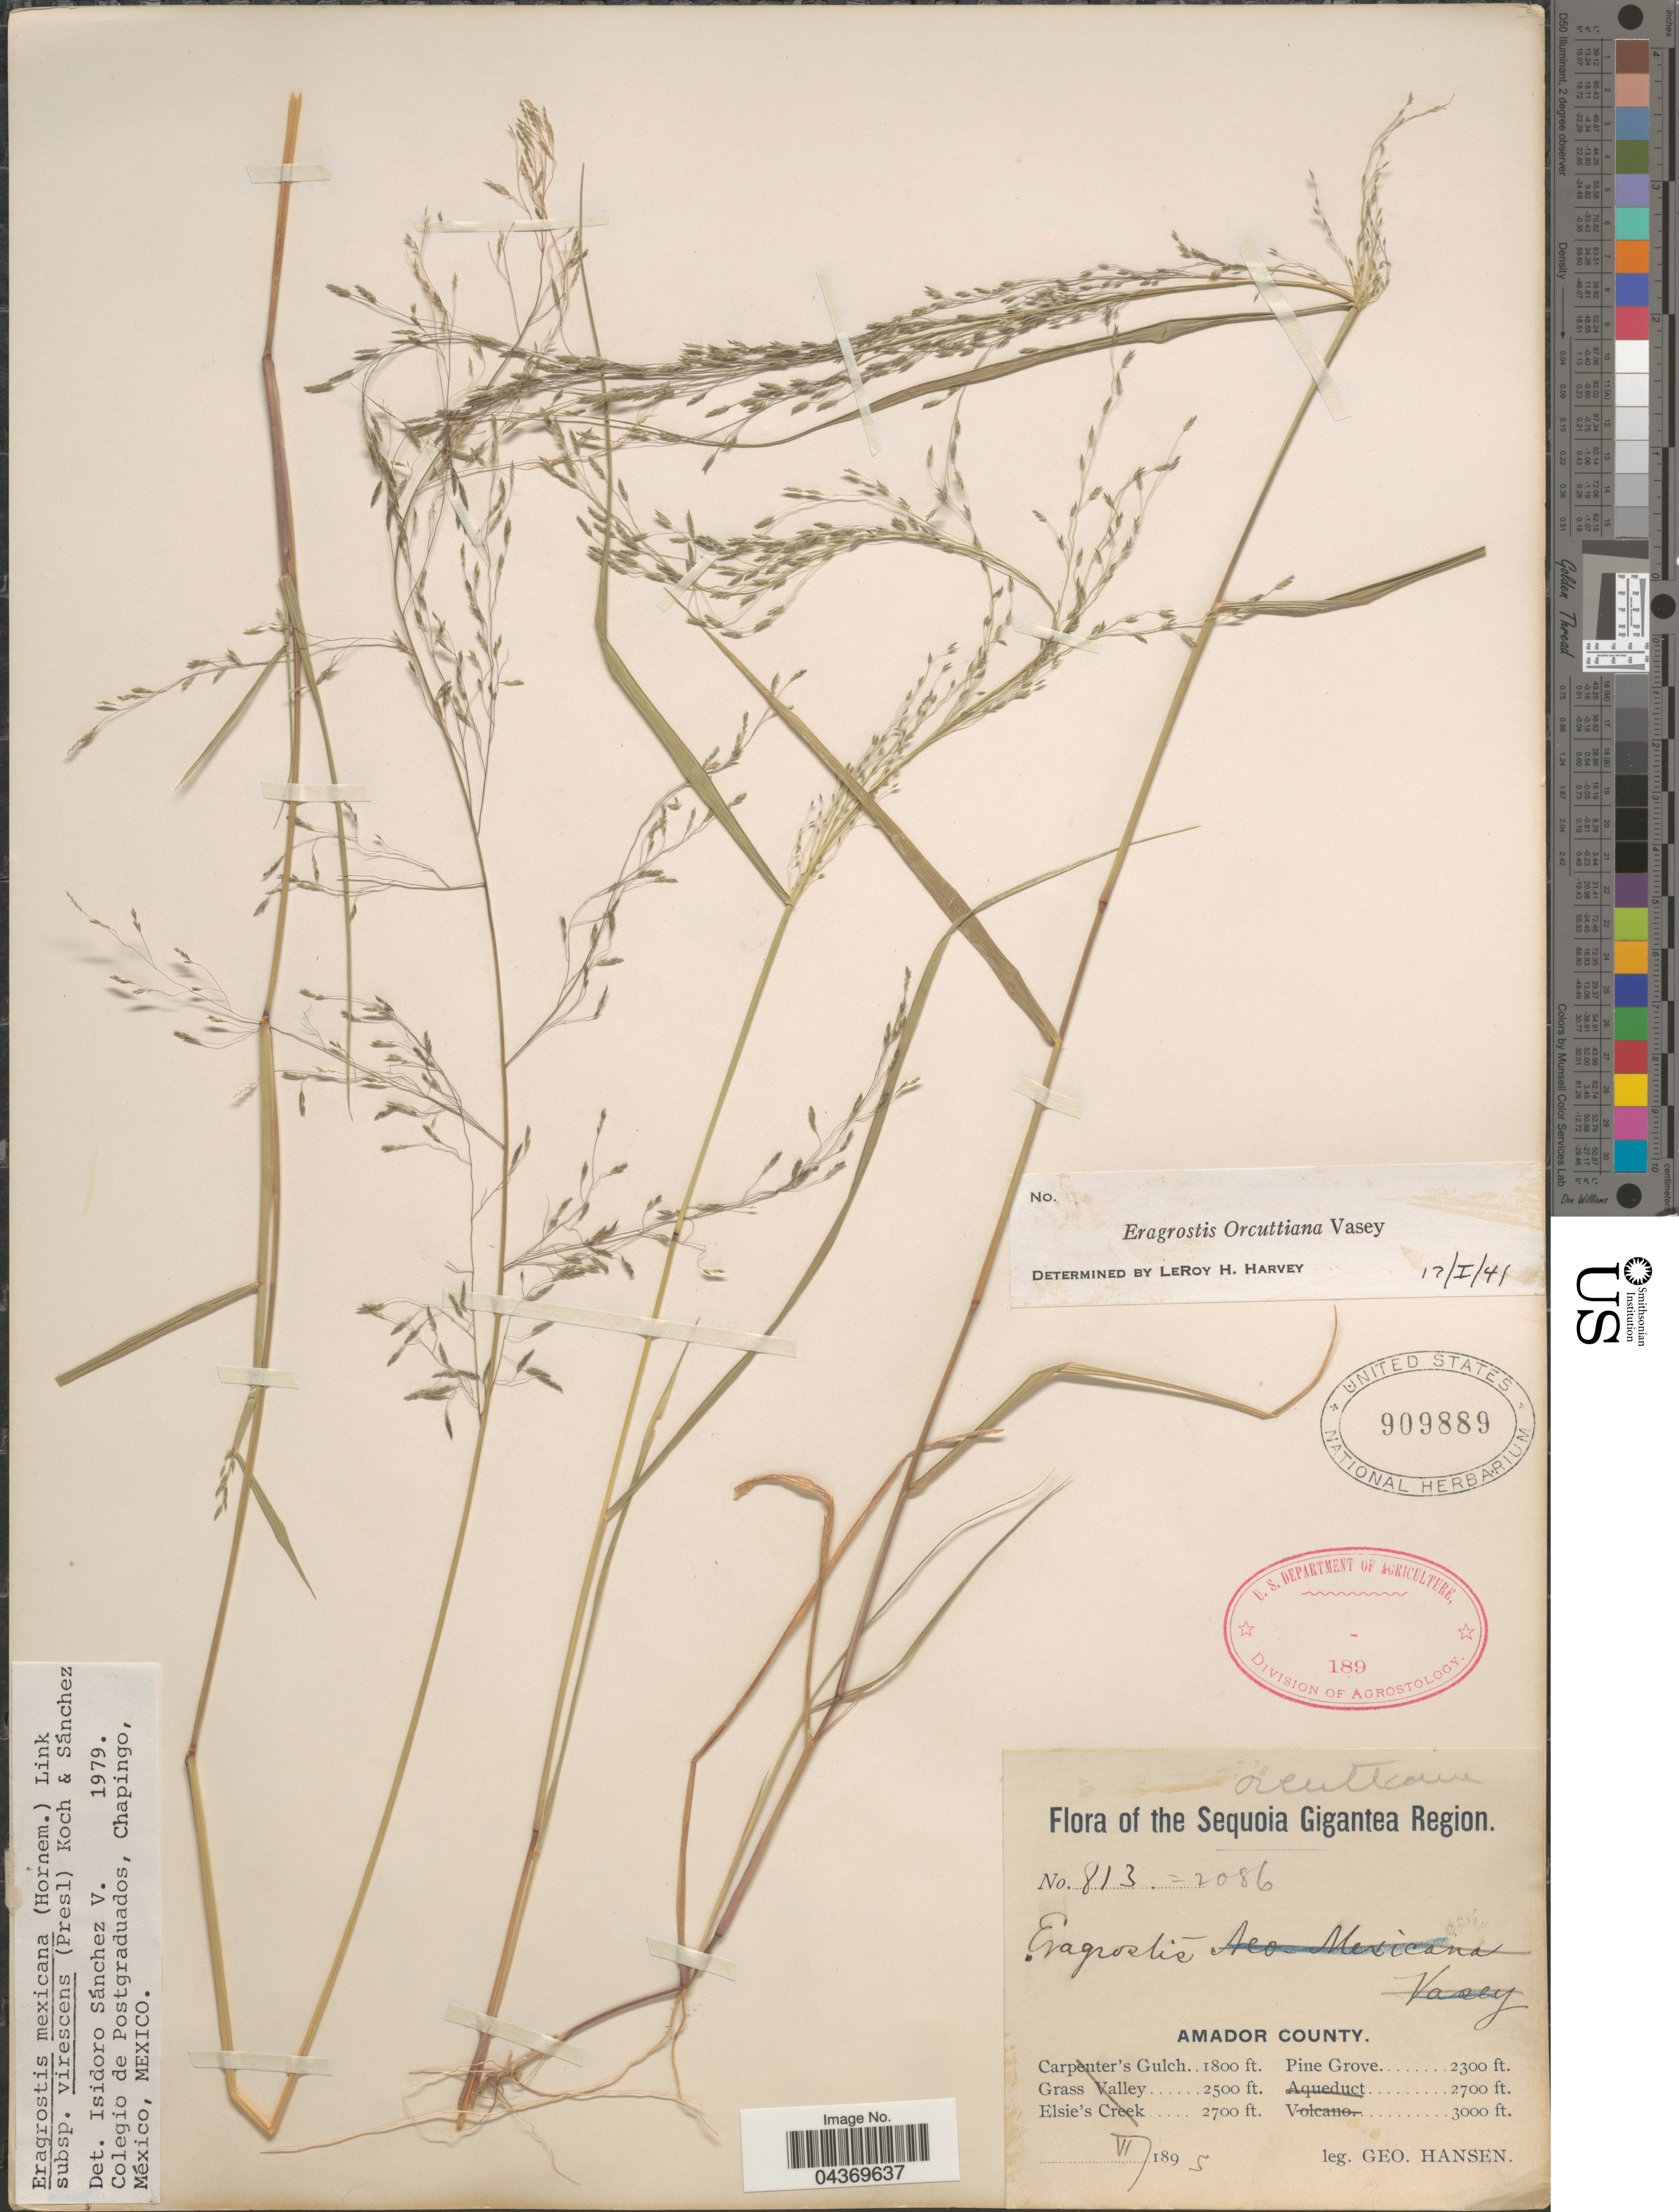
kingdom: Plantae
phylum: Tracheophyta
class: Liliopsida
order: Poales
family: Poaceae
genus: Eragrostis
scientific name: Eragrostis mexicana subsp. virescens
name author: (J. Presl) S.D. Koch & Sánchez Vega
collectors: G. Hansen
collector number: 813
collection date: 1895-06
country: United States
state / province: California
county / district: Amador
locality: Sequoia Gigantea Region. Amador County. Pine Grove.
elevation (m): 701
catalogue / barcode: US 909889